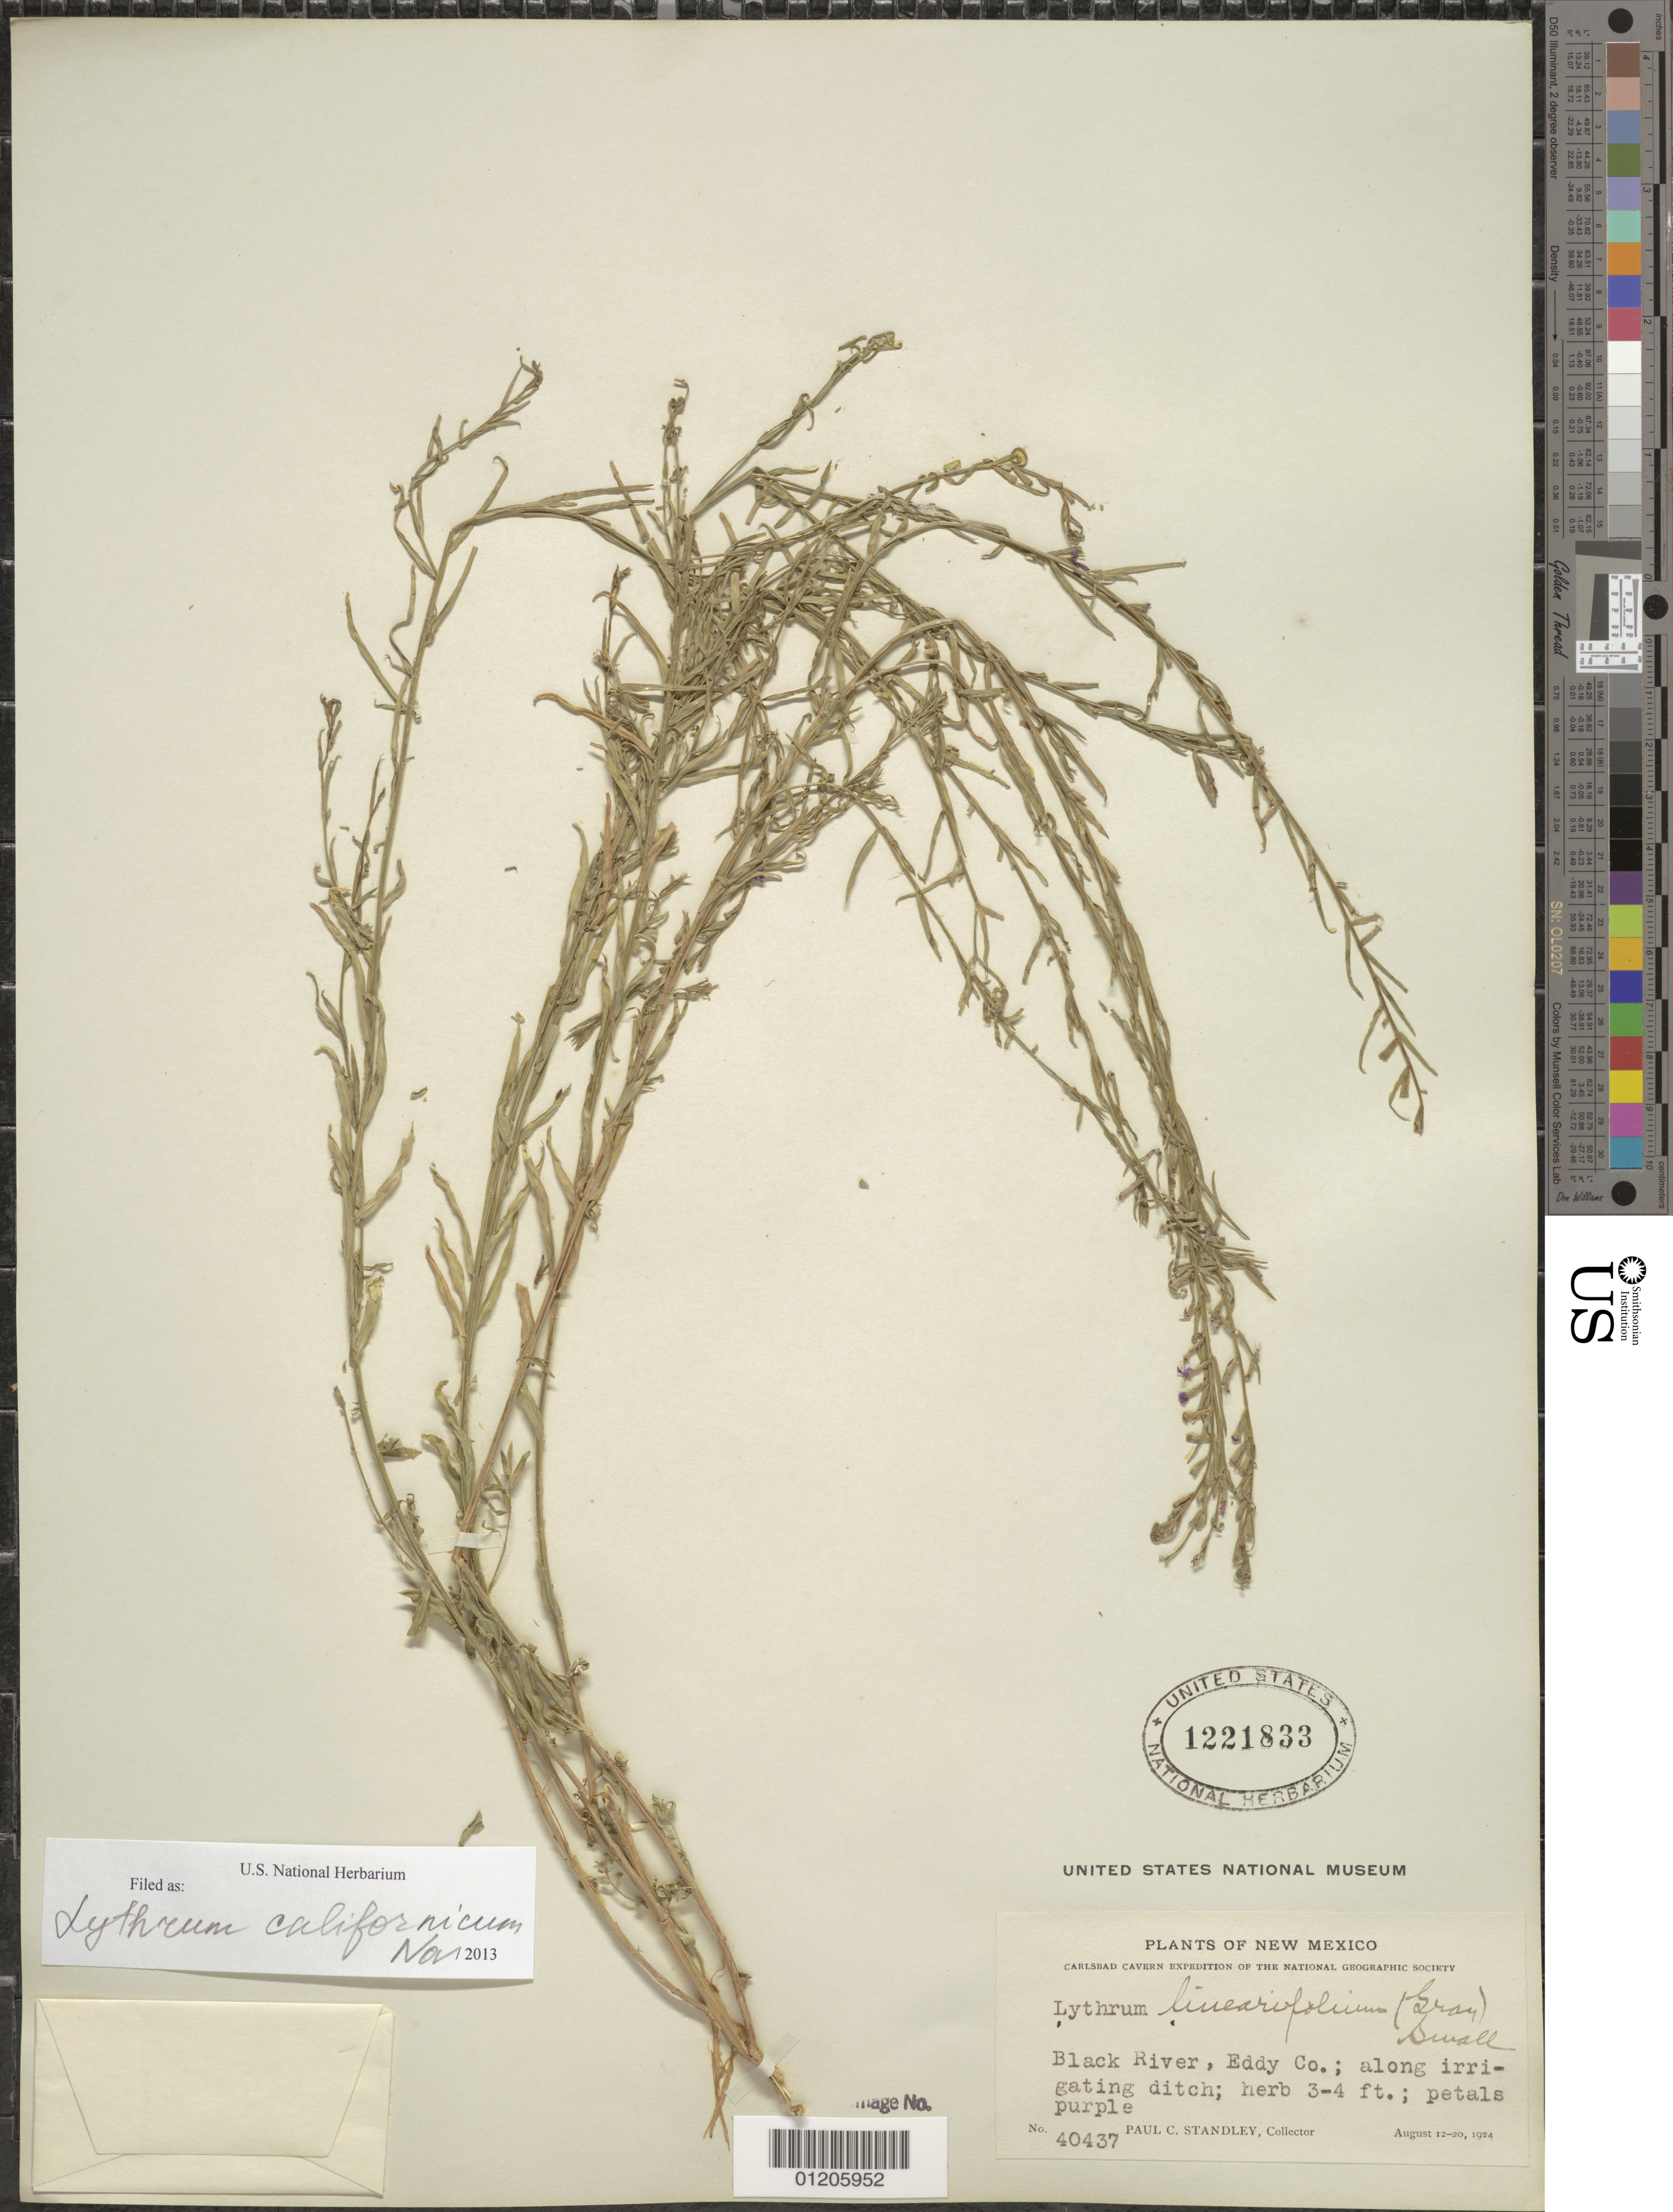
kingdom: Plantae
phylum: Tracheophyta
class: Magnoliopsida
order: Myrtales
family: Lythraceae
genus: Lythrum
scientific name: Lythrum californicum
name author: Torr. & A. Gray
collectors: P. C. Standley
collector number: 40437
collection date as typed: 12 Aug 1924 to 20 Aug 1924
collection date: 1924-08-12/1924-08-20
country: United States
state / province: New Mexico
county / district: Eddy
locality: Black River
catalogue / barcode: US 1221833